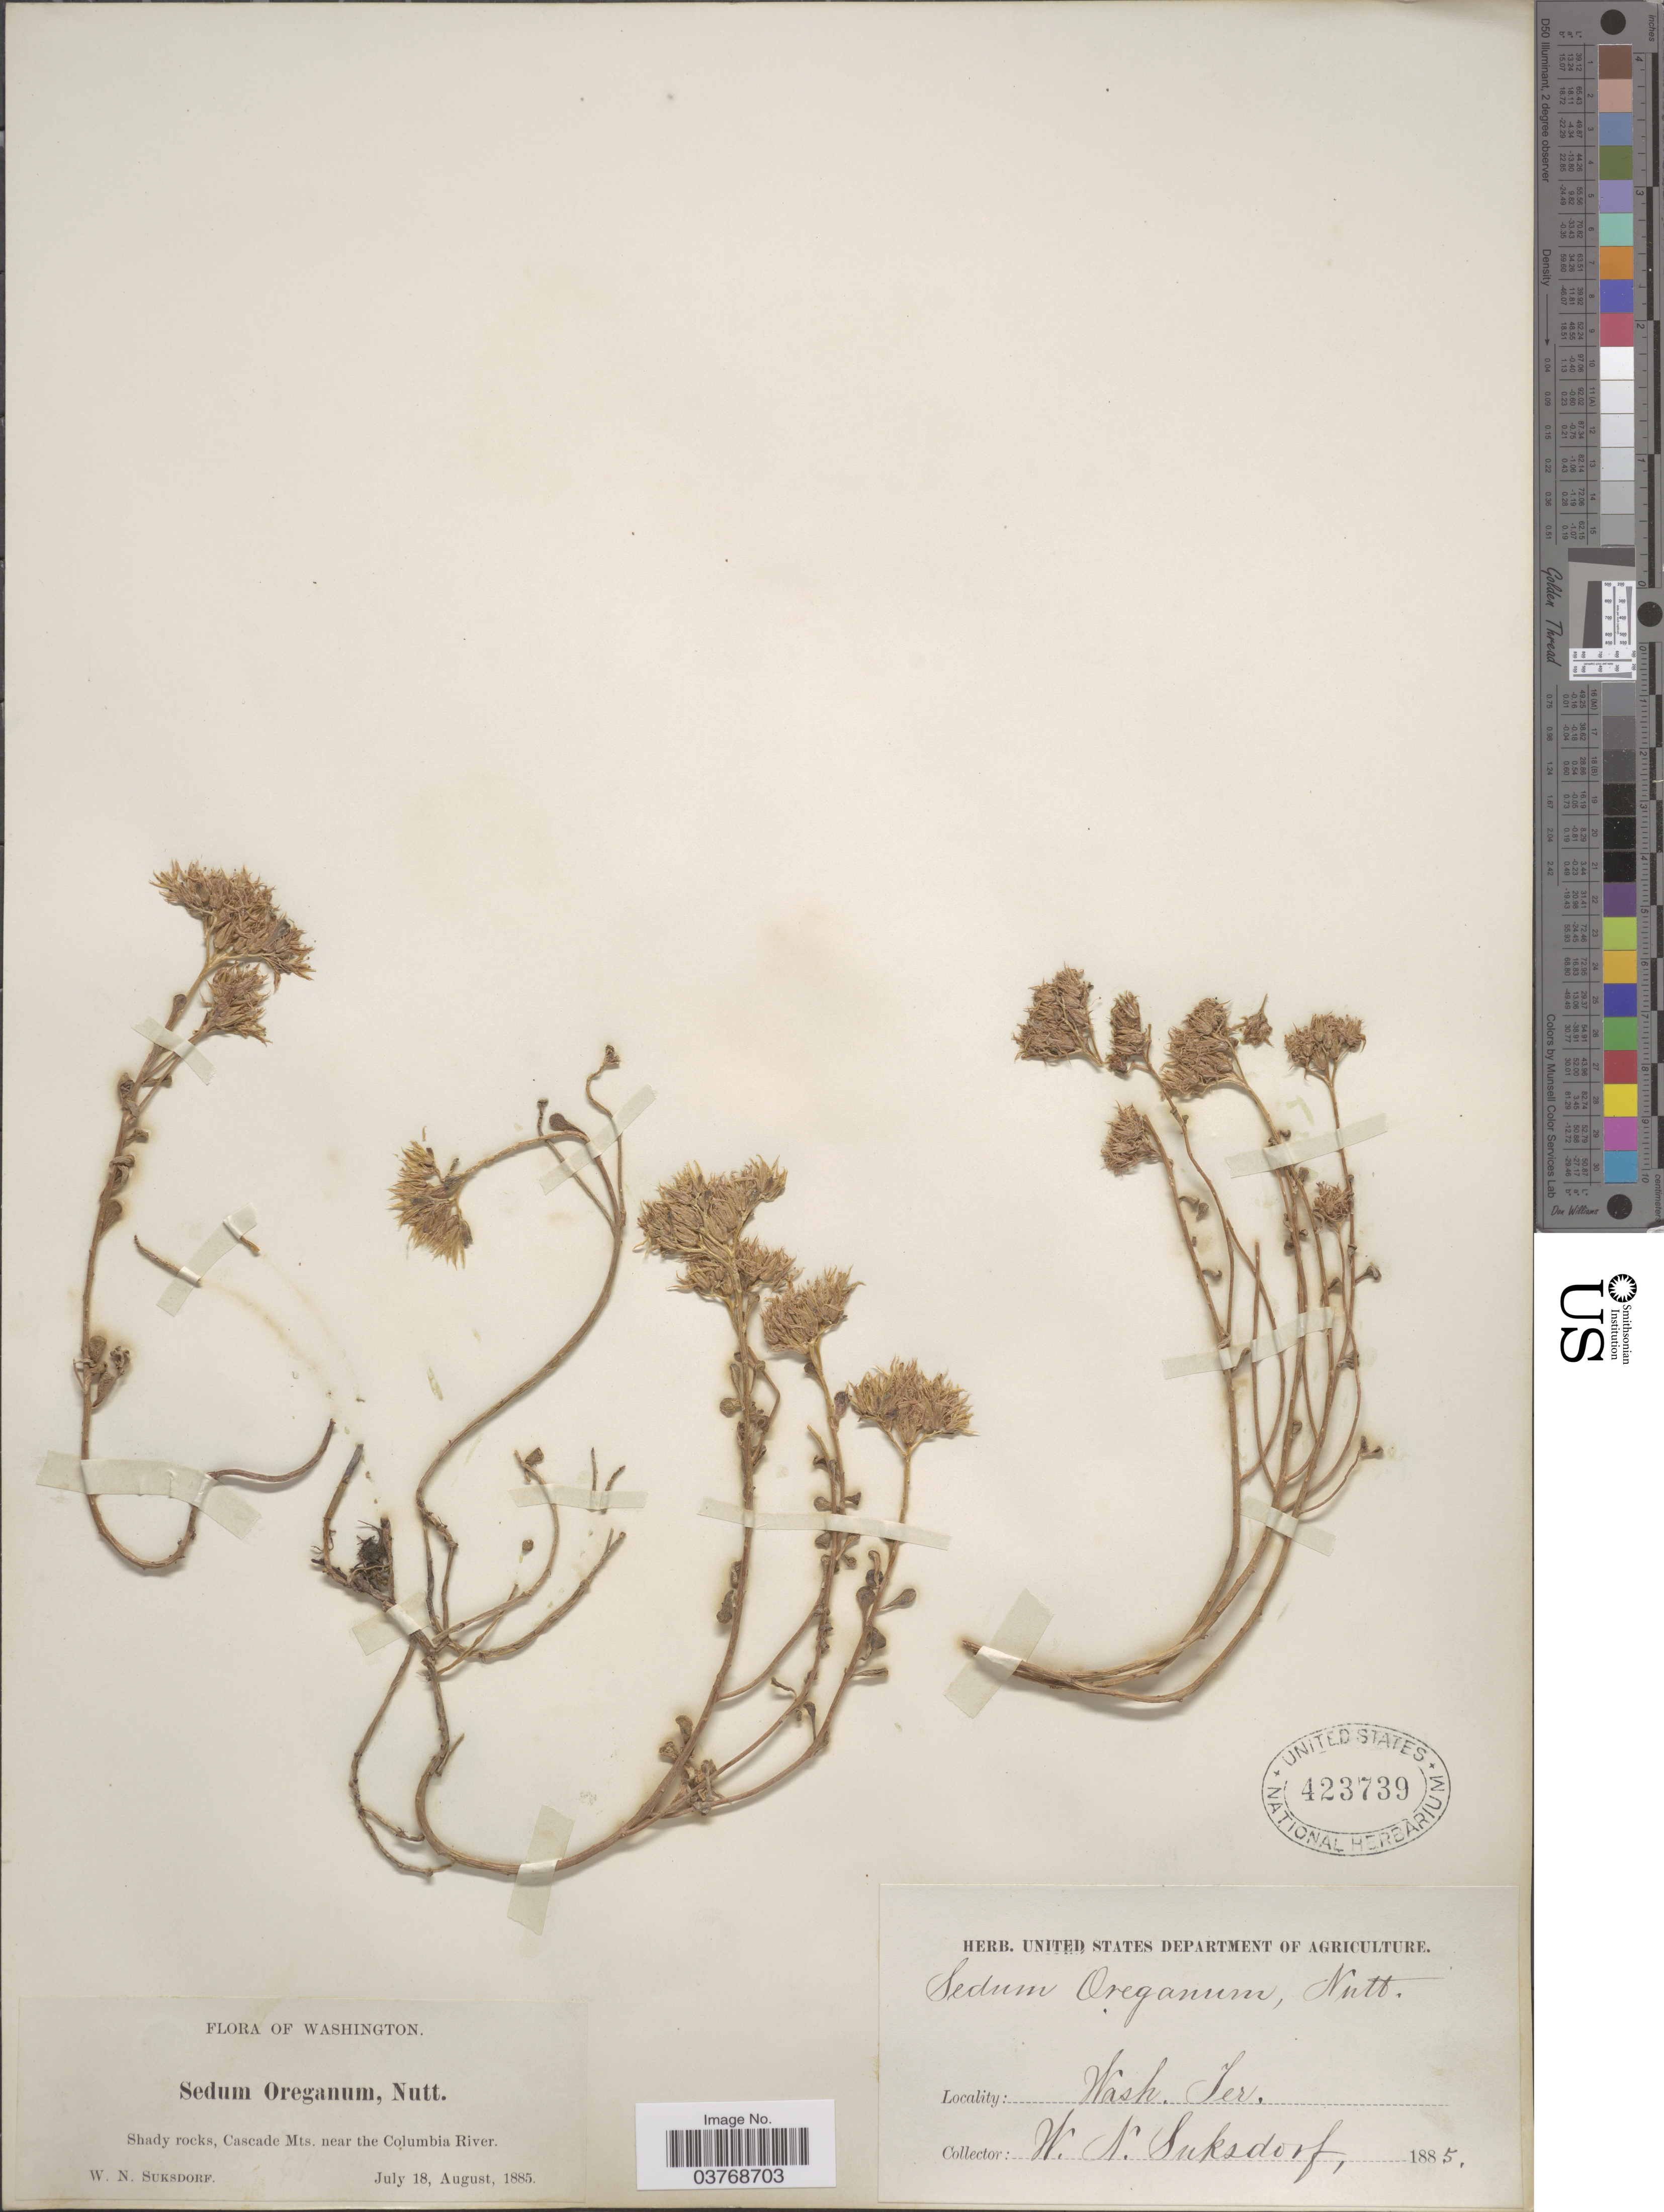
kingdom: Plantae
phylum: Tracheophyta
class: Magnoliopsida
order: Saxifragales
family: Crassulaceae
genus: Sedum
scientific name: Sedum oreganum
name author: Nutt.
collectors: W. N. Suksdorf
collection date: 1885-07-18/1885-08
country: United States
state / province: Washington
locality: Cascade Mts. near the Colombia River. Wash. Ter.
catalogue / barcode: US 423739